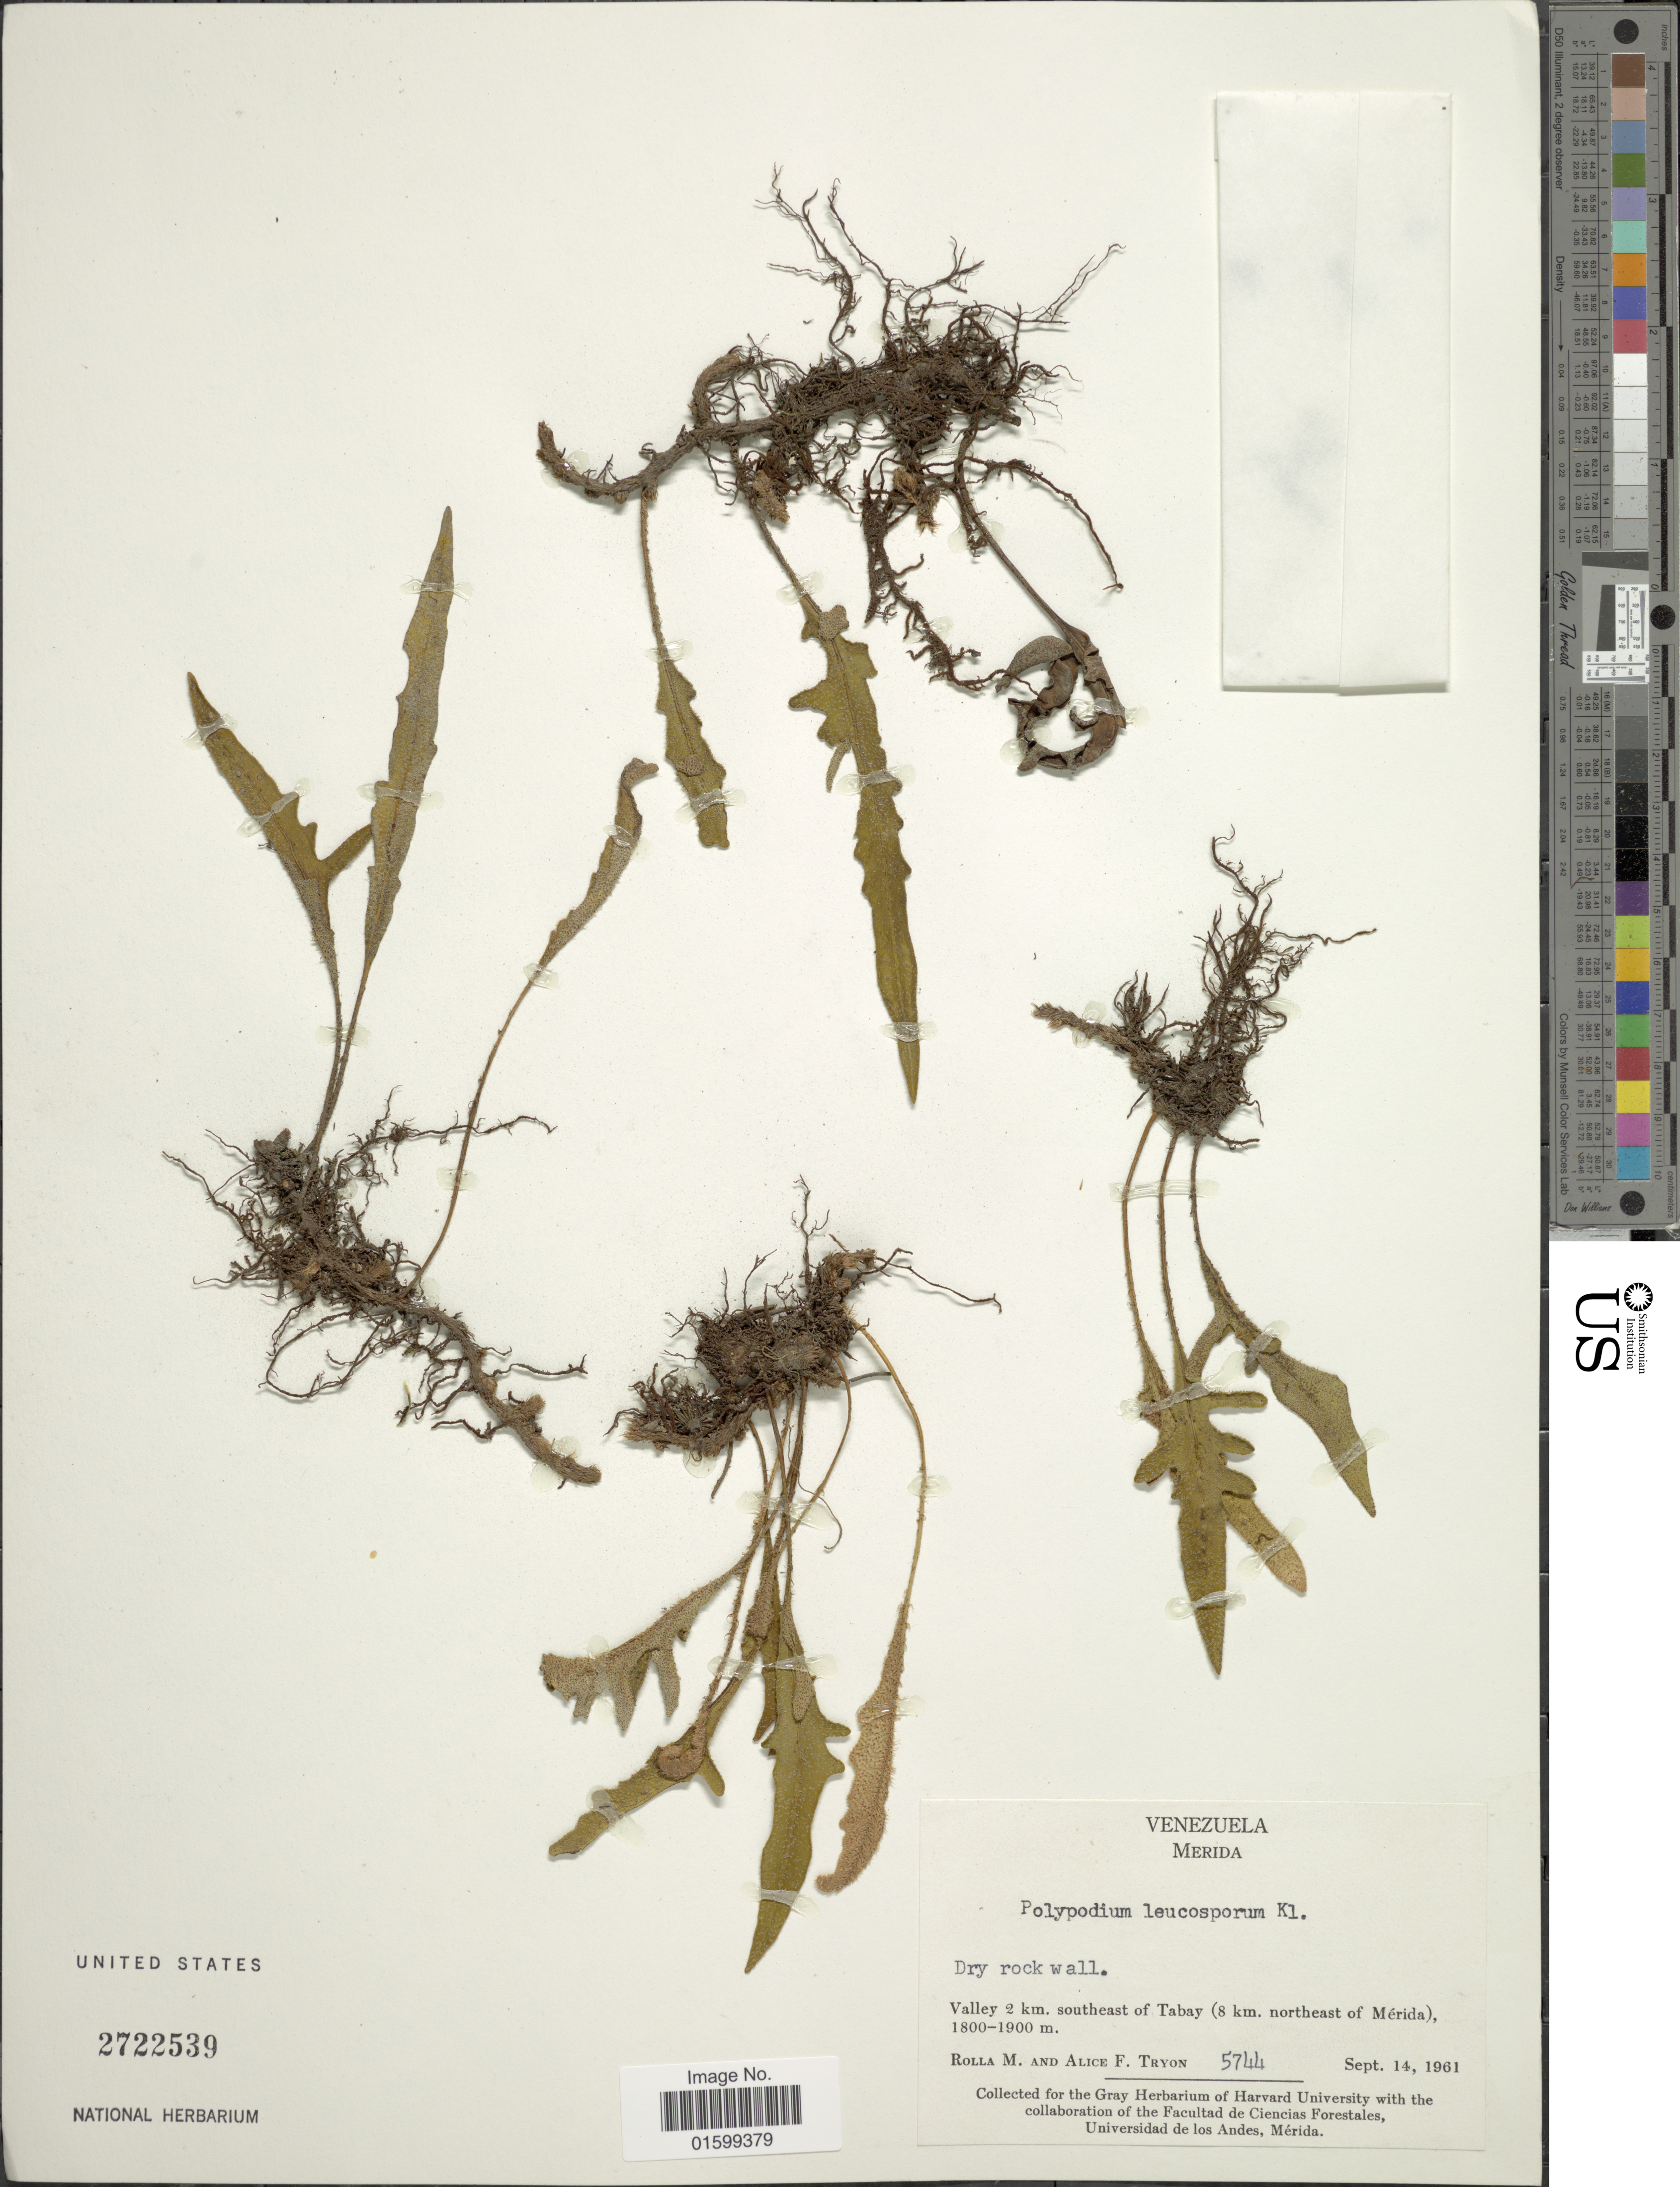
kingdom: Plantae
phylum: Tracheophyta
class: Polypodiopsida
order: Polypodiales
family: Polypodiaceae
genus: Pleopeltis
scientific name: Pleopeltis x leucospora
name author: (Klotzsch) L.B. Moore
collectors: R. M. Tryon & A. F. Tryon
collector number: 5744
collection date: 1961-09-14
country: Venezuela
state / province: Mérida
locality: Dry rock wall, valley 2 km. southeast of Tabay (8 km northeast of Mérida)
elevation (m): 1800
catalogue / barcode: US 2722539